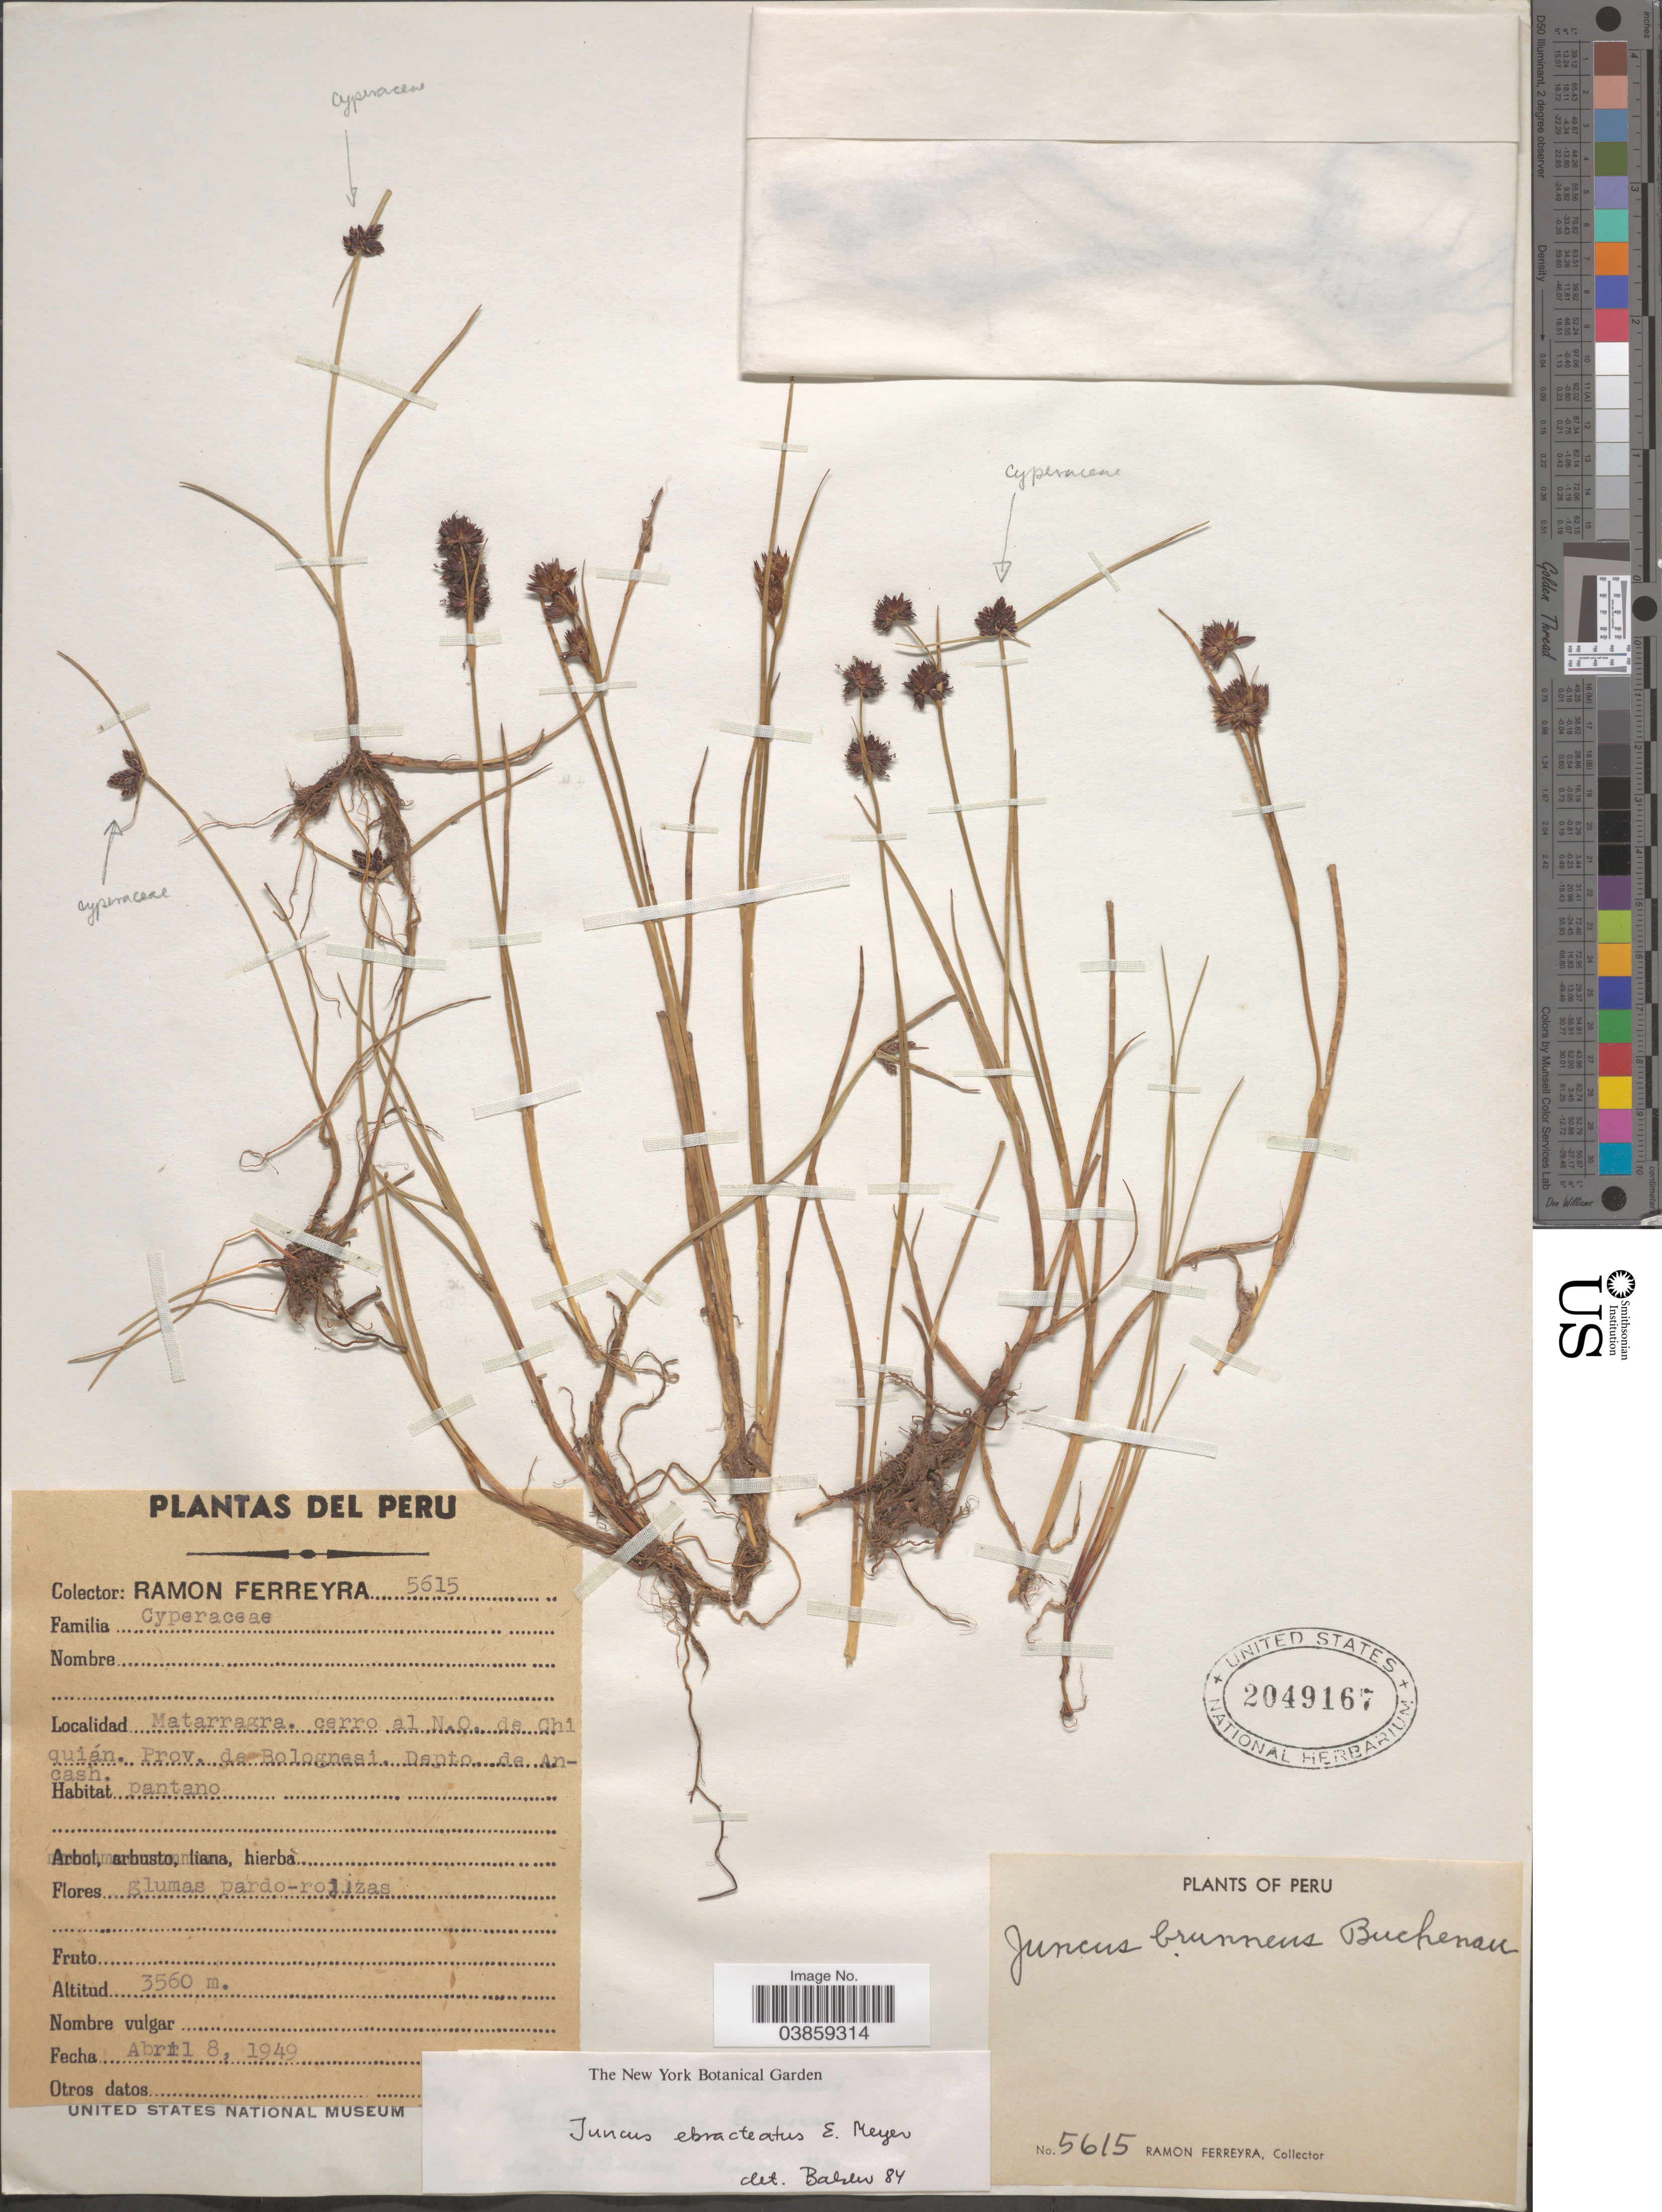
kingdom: Plantae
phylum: Tracheophyta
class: Liliopsida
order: Poales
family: Juncaceae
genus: Juncus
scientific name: Juncus ebracteatus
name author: E. Mey.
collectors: R. A. Ferreyra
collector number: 5615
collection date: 1949-04-08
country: Peru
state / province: Ancash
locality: Matarragra. cerro al N.O. de Chiquián. Prov. de Bolognesi. Depto. de Ancash.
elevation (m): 3560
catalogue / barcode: US 2049167